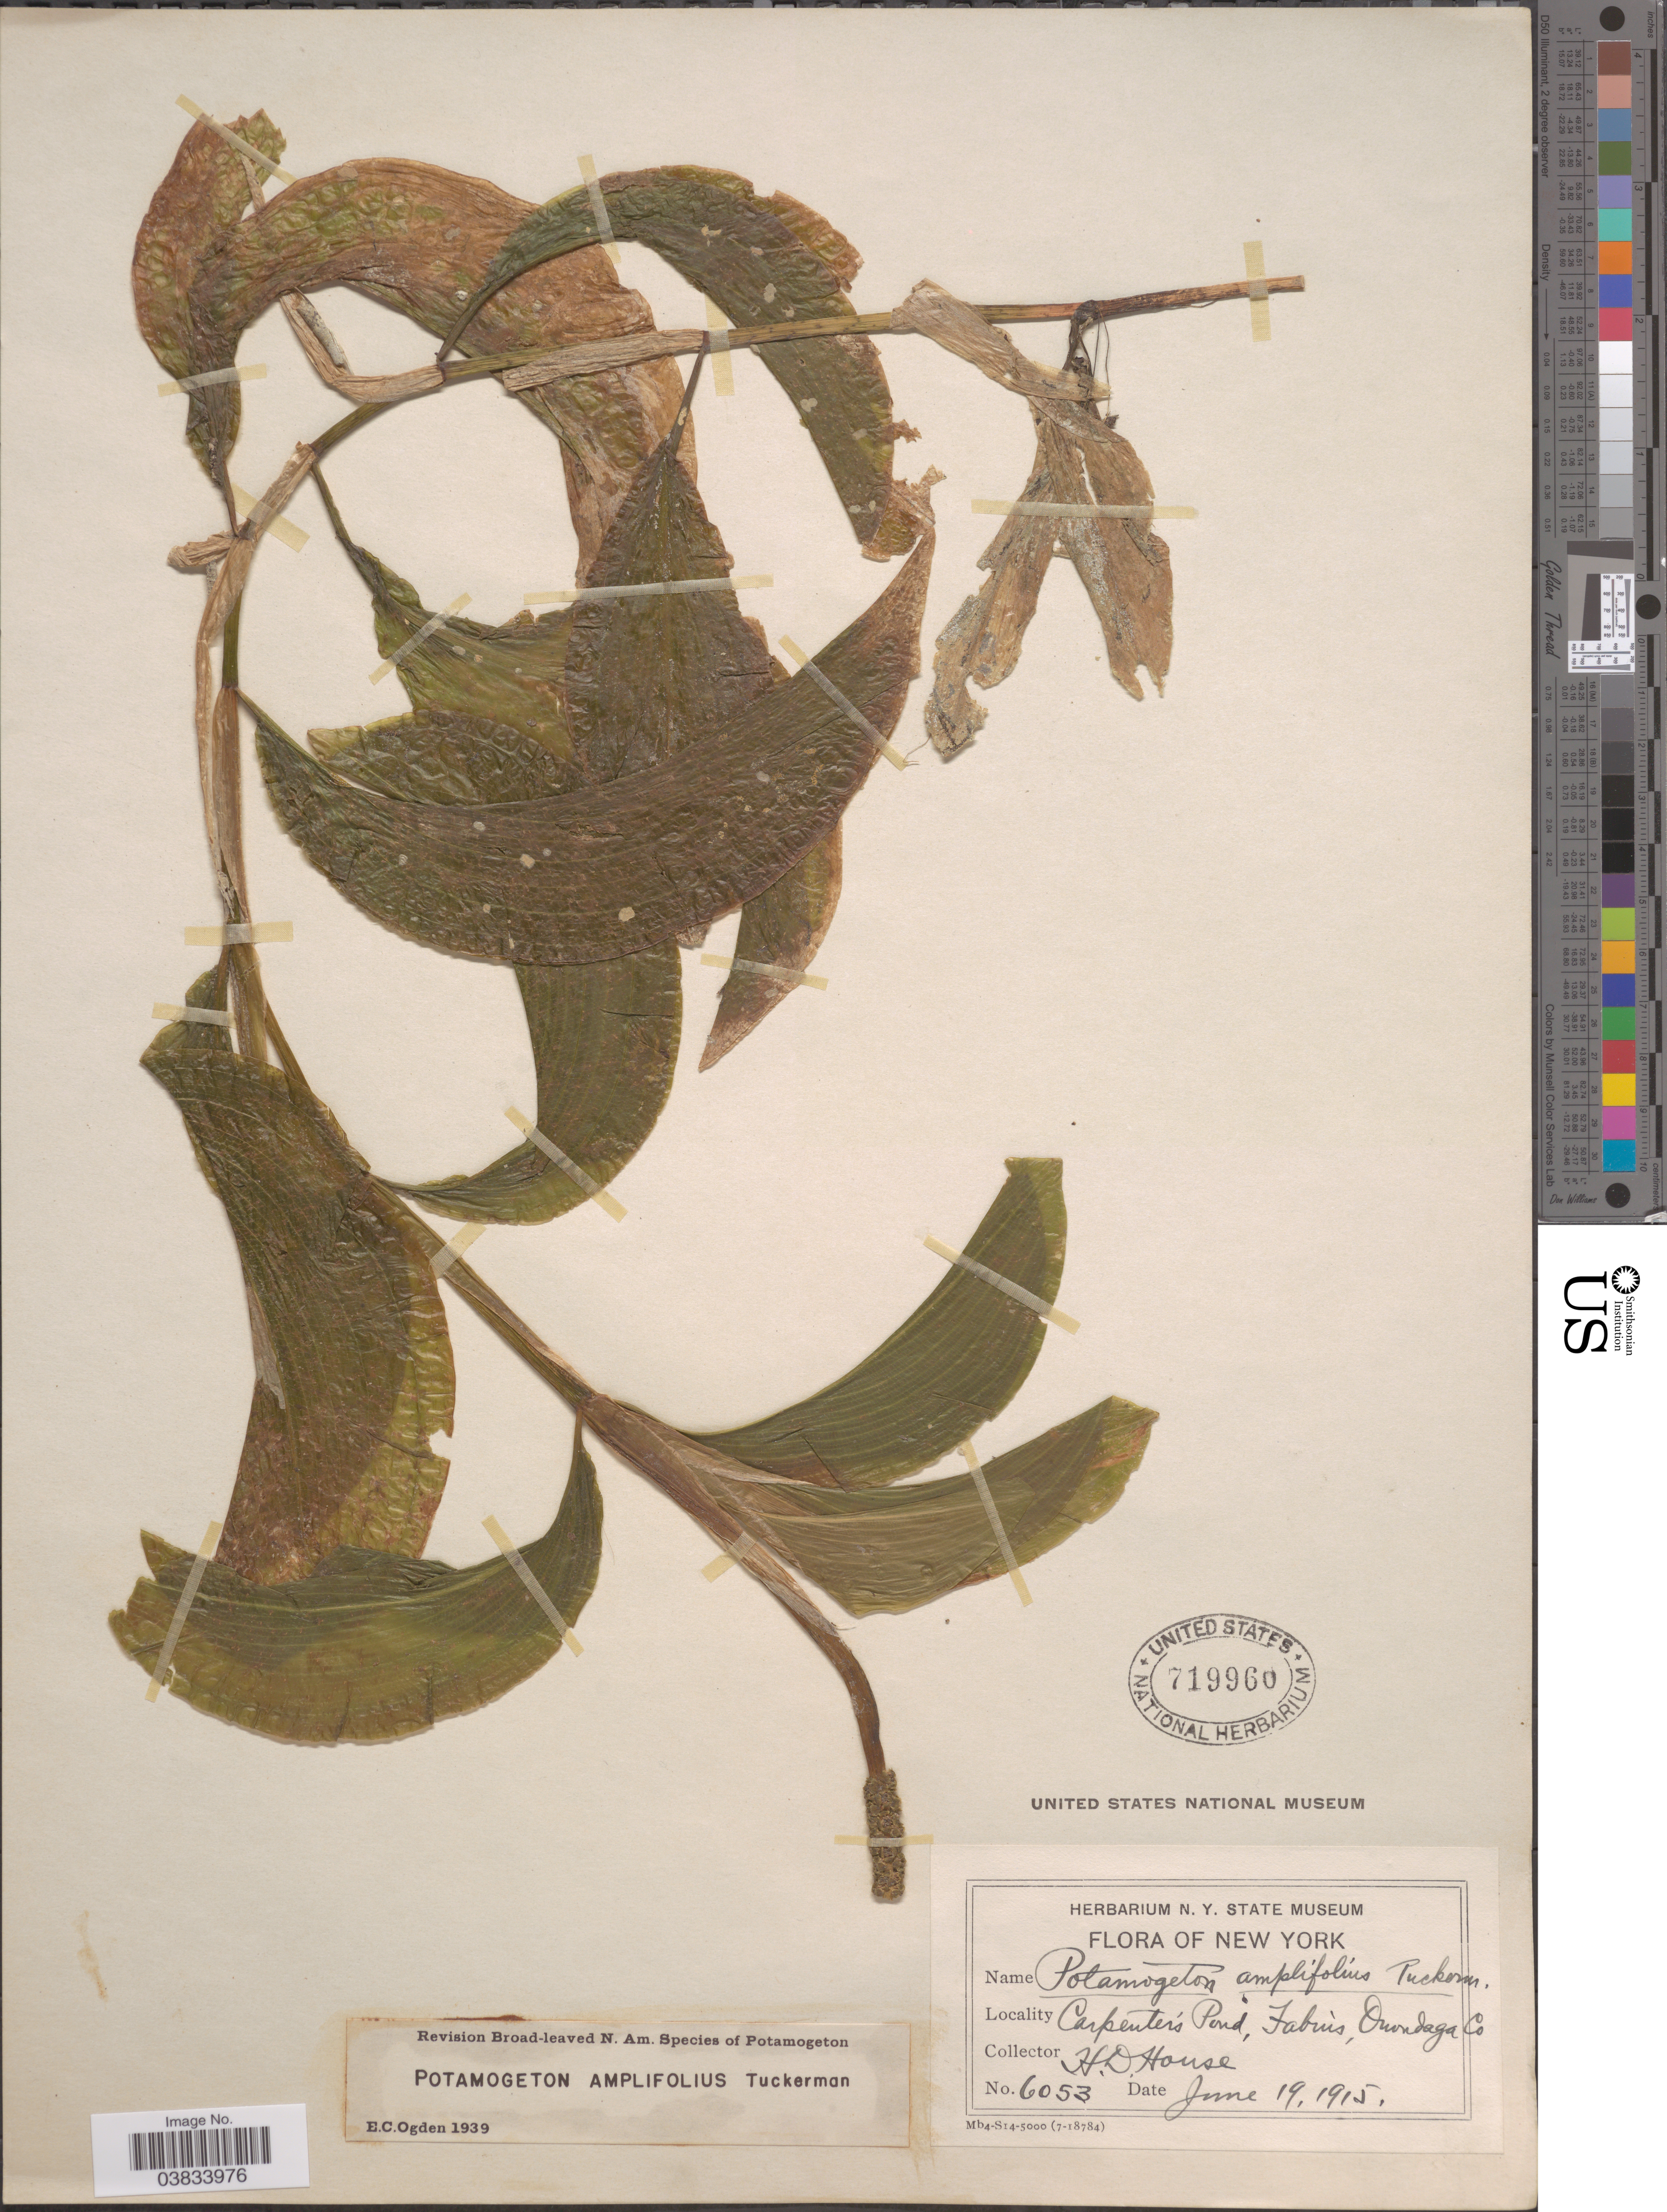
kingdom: Plantae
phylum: Tracheophyta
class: Liliopsida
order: Alismatales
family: Potamogetonaceae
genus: Potamogeton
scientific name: Potamogeton amplifolius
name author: Tuckerm.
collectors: H. D. House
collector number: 6053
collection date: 1915-06-19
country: United States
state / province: New York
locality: Carpenter's Pond, Fabius, Onondaga Co.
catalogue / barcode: US 719960